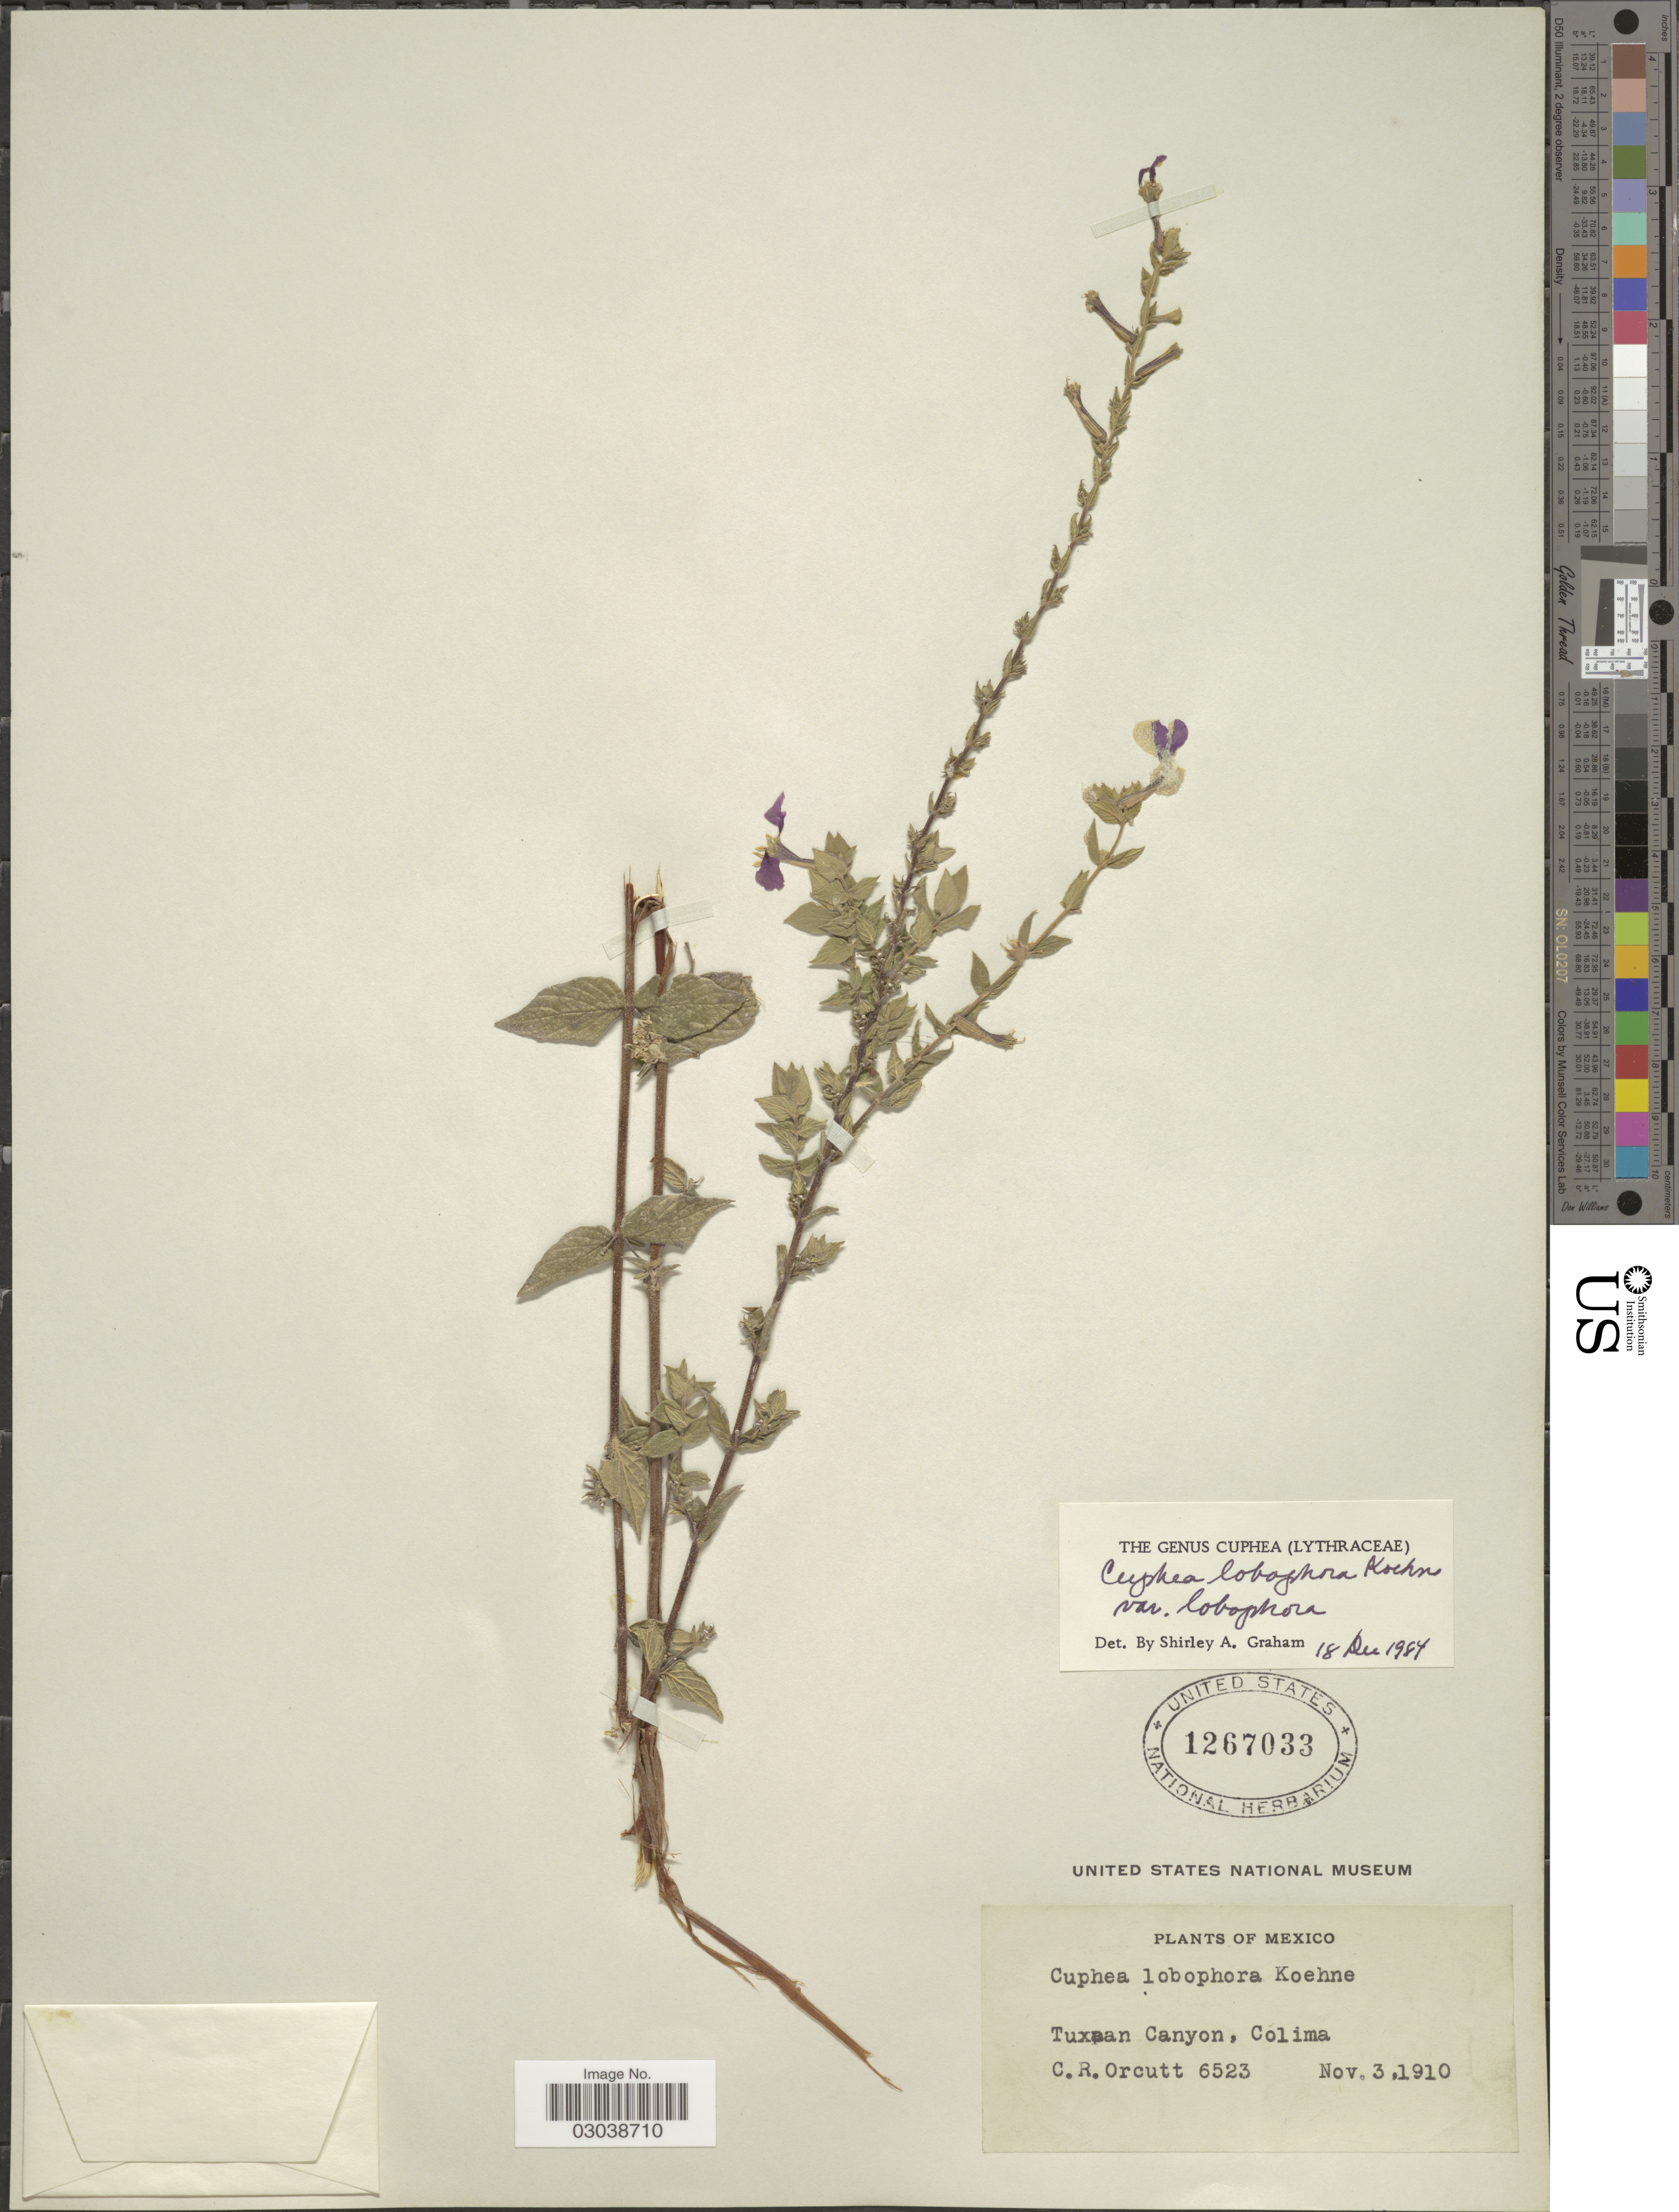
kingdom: Plantae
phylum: Tracheophyta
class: Magnoliopsida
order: Myrtales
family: Lythraceae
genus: Cuphea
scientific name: Cuphea lobophora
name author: Koehne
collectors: C. R. Orcutt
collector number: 6523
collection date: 1910-11-03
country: Mexico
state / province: Colima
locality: Tuxpan Canyon.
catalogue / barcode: US 1267033